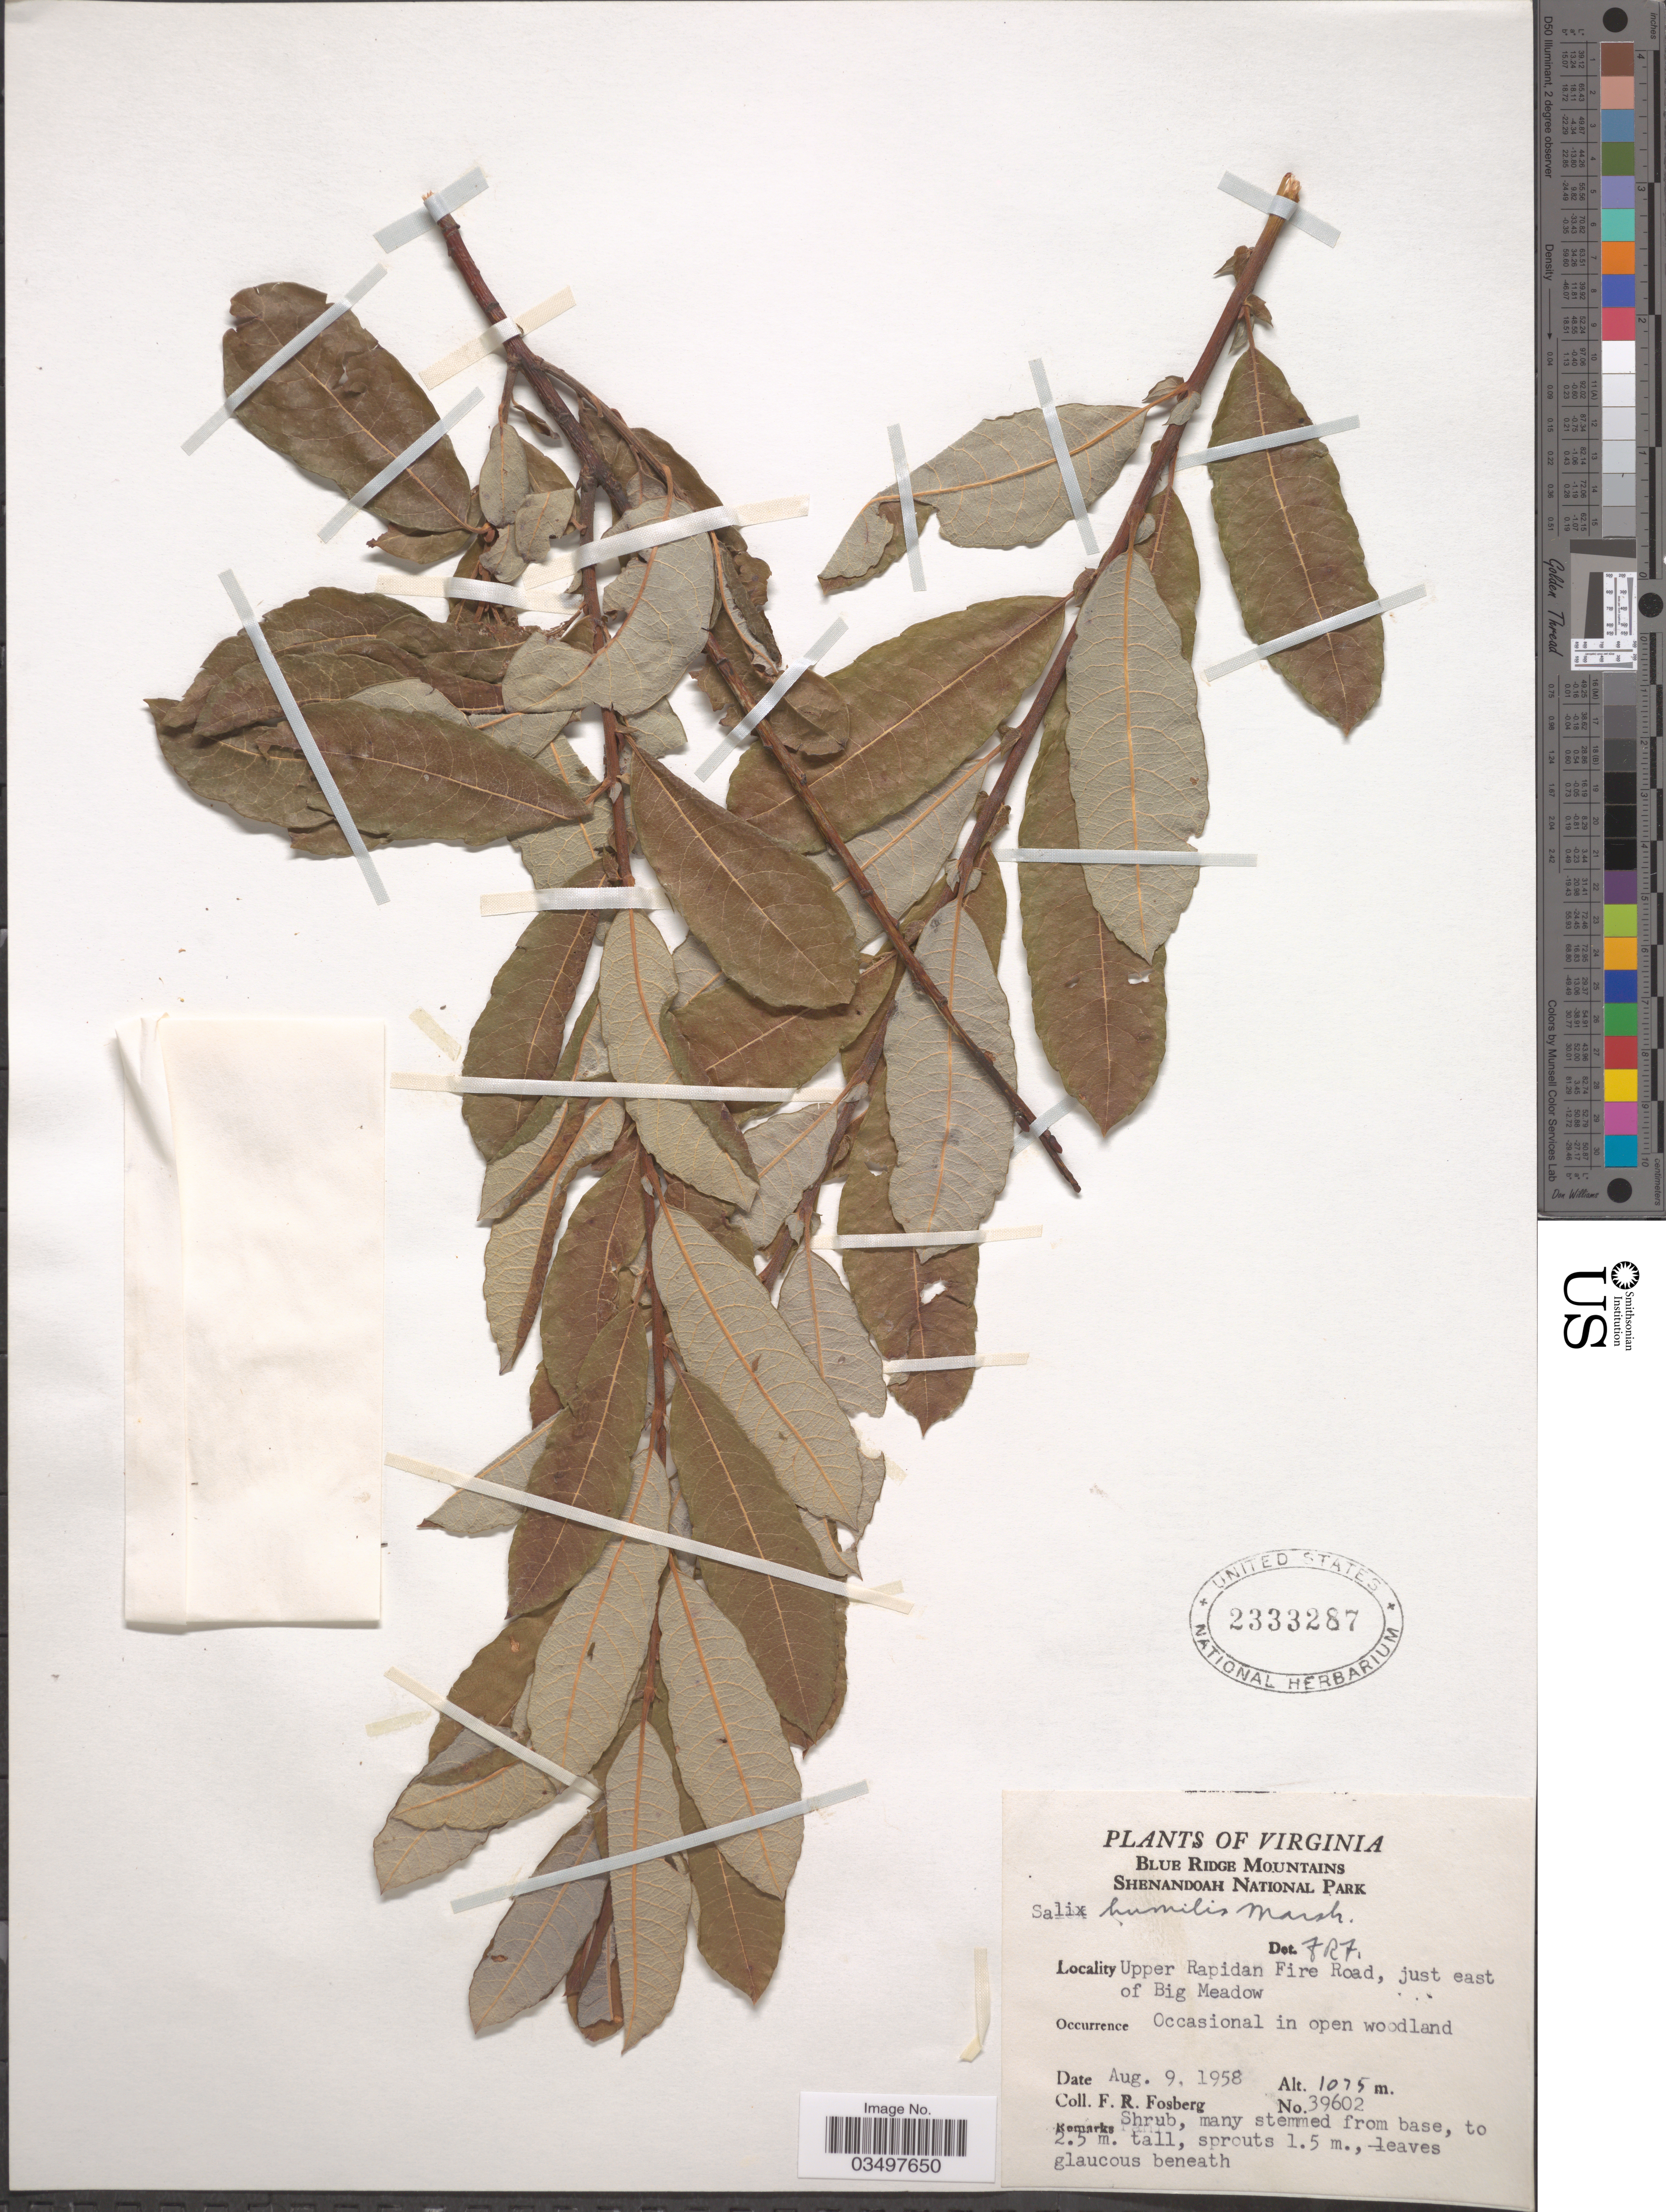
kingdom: Plantae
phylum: Tracheophyta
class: Magnoliopsida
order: Malpighiales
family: Salicaceae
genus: Salix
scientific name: Salix humilis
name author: Marshall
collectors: F. R. Fosberg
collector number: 39602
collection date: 1958-08-09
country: United States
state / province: Virginia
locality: Blue Ridge Mountains. Shenandoah National Park. Upper Rapidan Fire Road, just east of Big Meadow.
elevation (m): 1075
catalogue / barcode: US 2333287